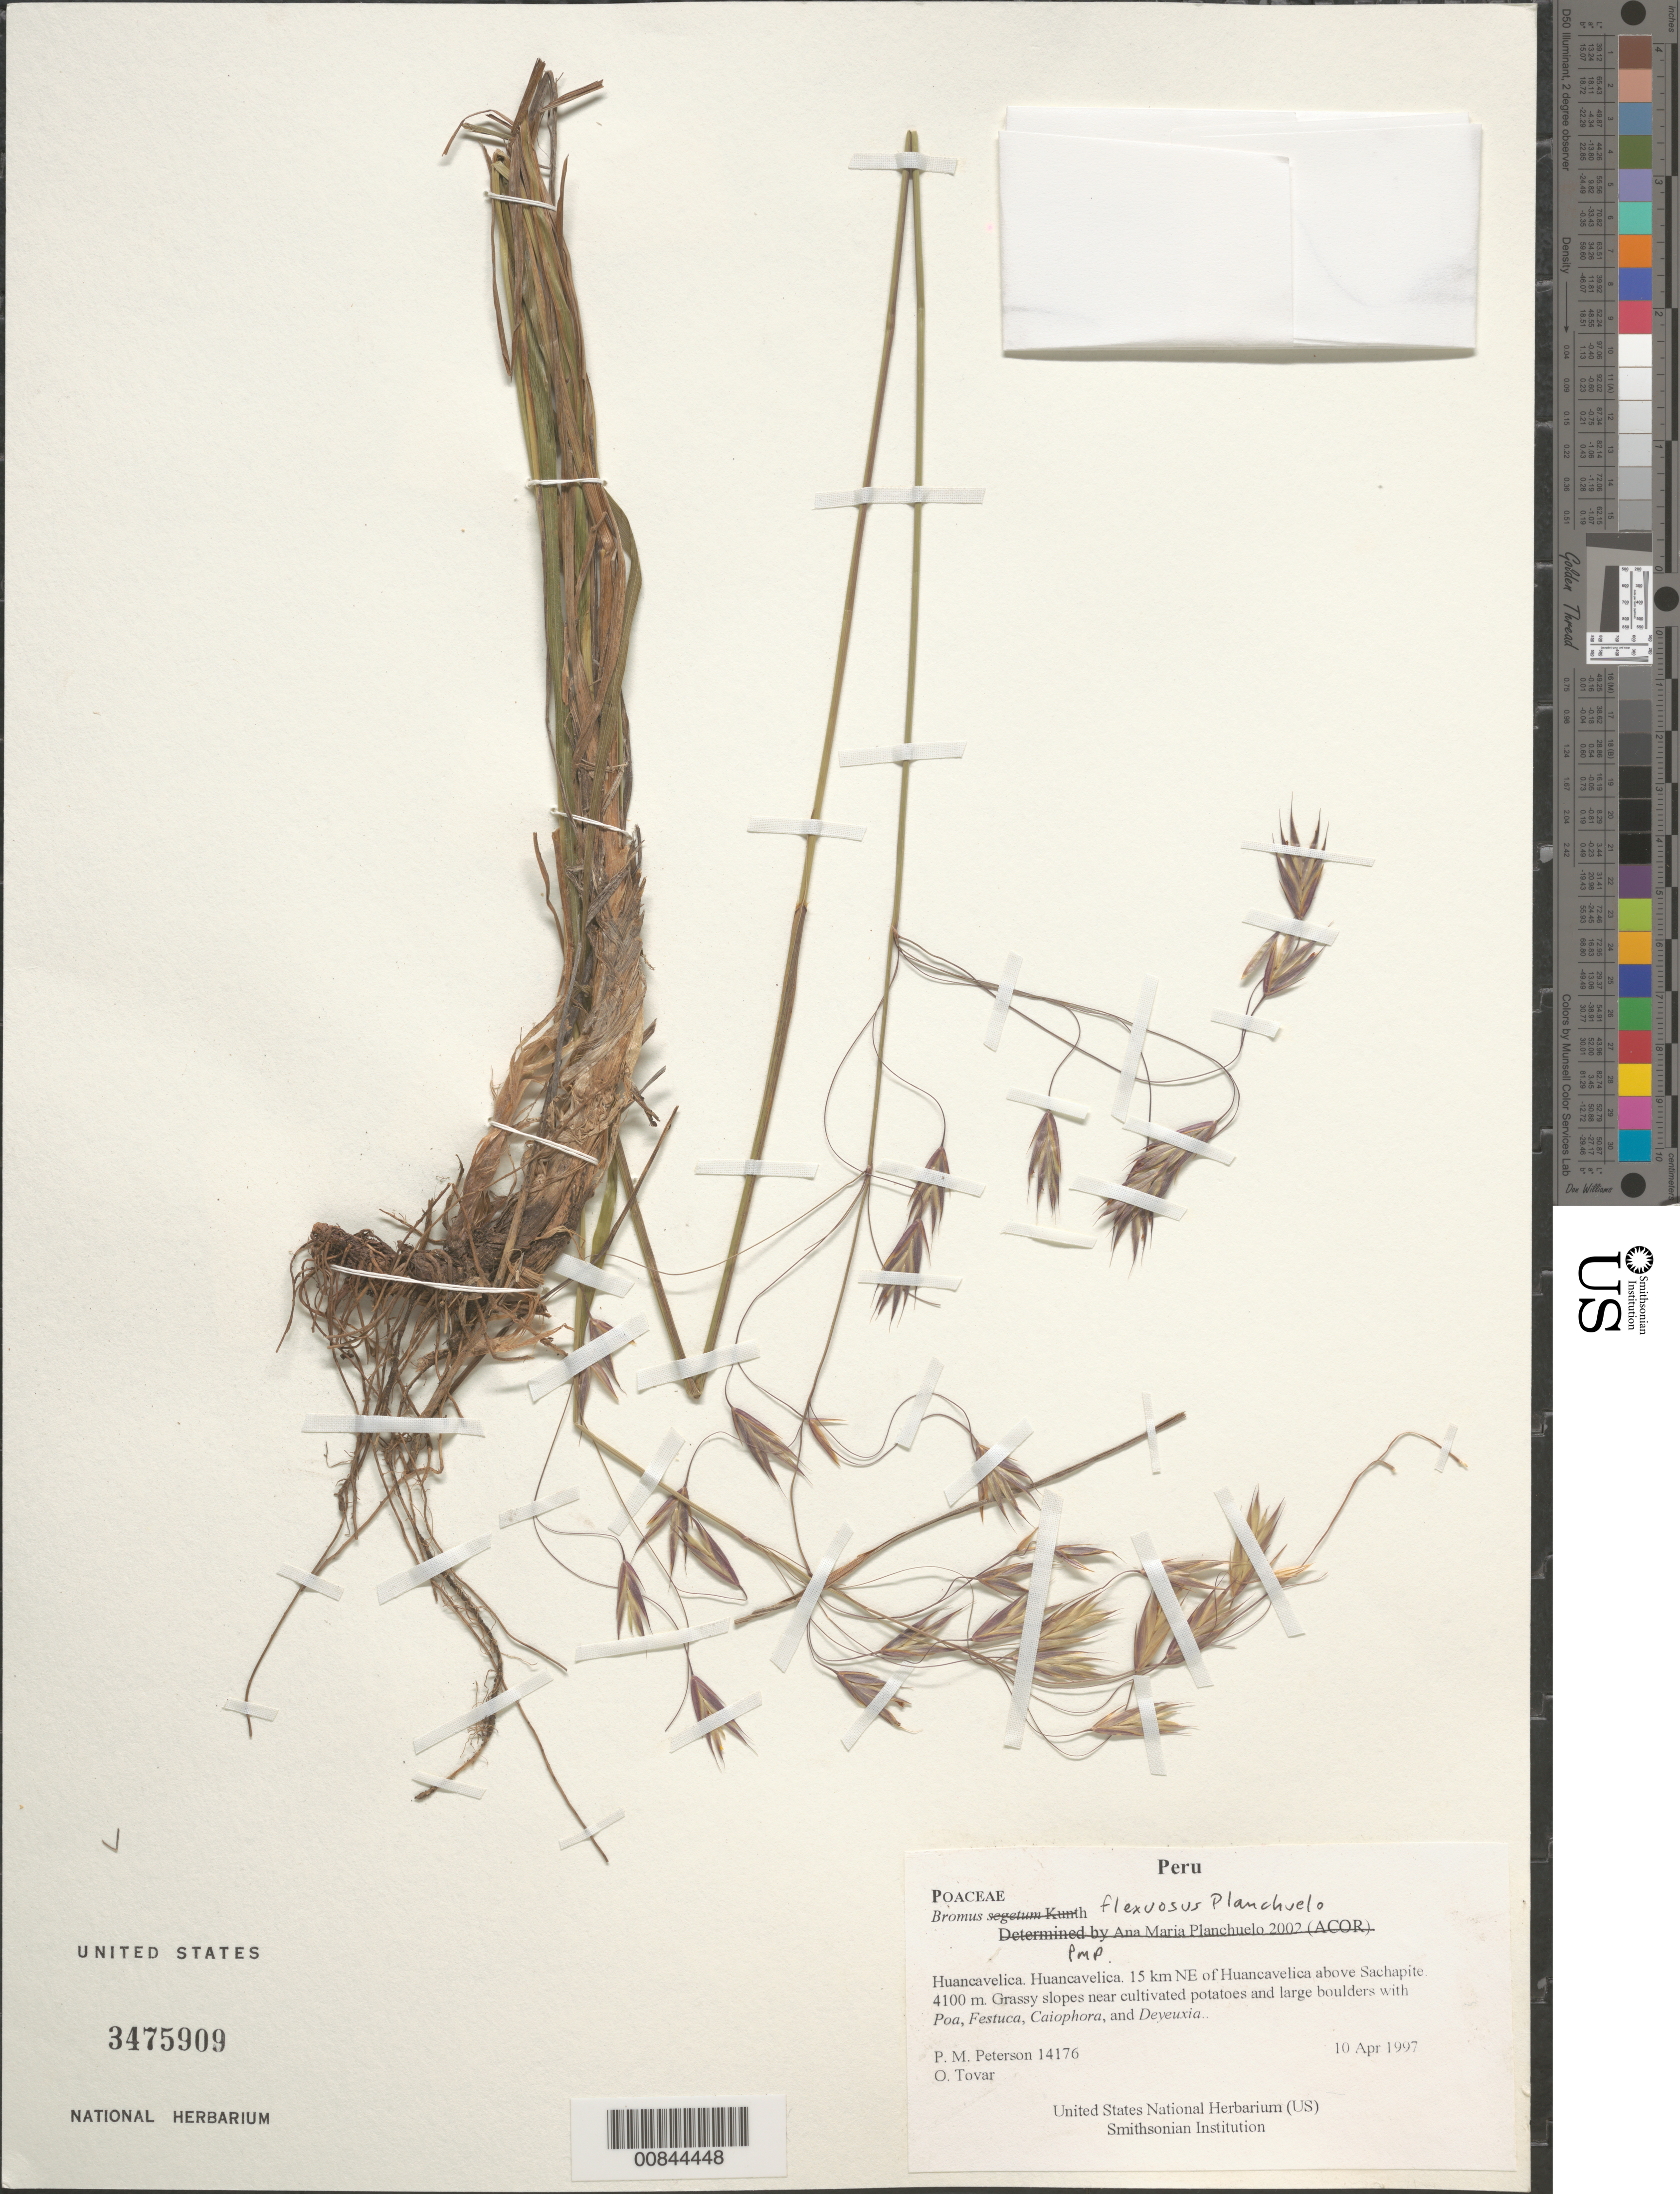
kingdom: Plantae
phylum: Tracheophyta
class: Liliopsida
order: Poales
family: Poaceae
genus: Bromus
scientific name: Bromus flexuosus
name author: Planchuelo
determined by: Planchuelo, A. M.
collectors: P. M. Peterson & Ó. Tovar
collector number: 14176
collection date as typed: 10 Apr 1997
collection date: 1997-04-10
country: Peru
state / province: Huancavelica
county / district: Huancavelica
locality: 15 km NE of Huancavelica above Sachapite.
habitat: Grassy slopes near cultivated potatoes and large boulders with Poa, Festuca, Caiophora, and Deyeuxia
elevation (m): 4100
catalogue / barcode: US 3475909